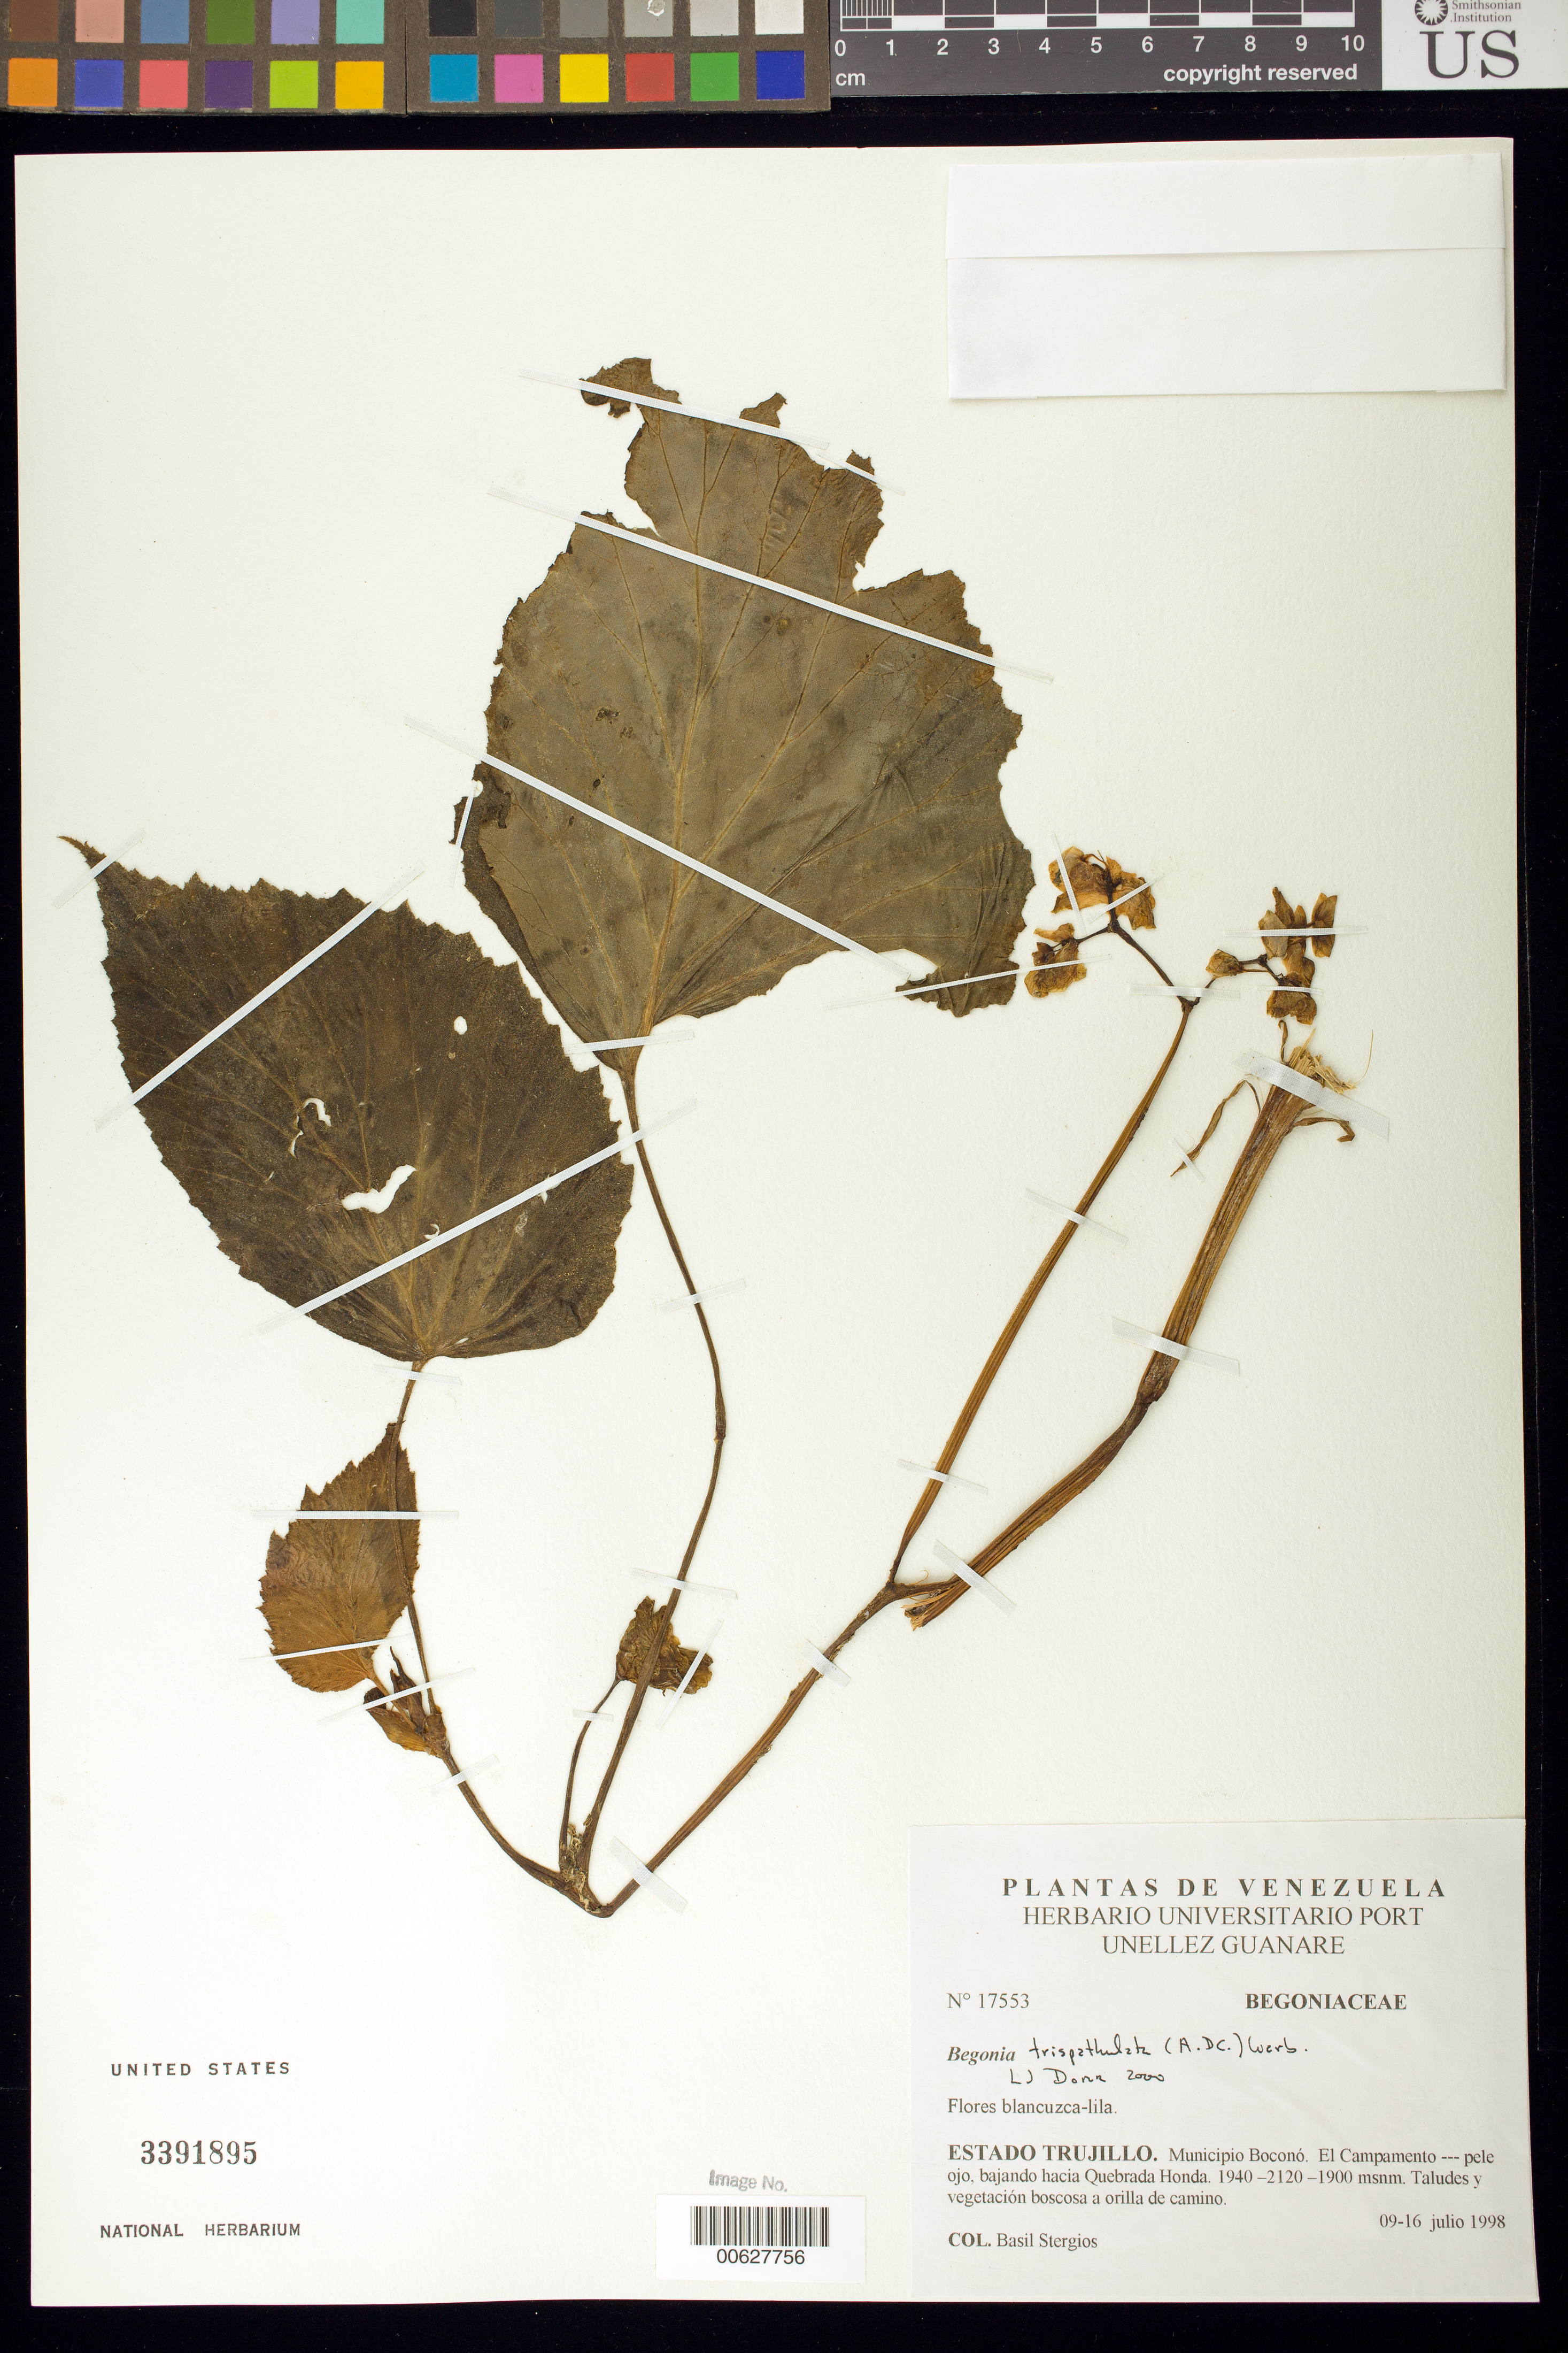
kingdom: Plantae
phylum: Tracheophyta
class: Magnoliopsida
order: Cucurbitales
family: Begoniaceae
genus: Begonia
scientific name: Begonia trispathulata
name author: (A. DC.) Warb.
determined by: Dorr, L. J., (BOT), Smithsonian Institution - National Museum of Natural History (UNITED STATES)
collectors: B. G. Stergios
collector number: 17553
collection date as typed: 09 Jul 1998 to 16 Jul 1998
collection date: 1998-07-09/1998-07-16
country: Venezuela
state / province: Trujillo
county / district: Boconó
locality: Vertiente arriba de El Campamento 1940 m hasta la cumbre del cerro El Diablo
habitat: Bosque montano - montano alto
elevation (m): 1940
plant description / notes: MO, PORT, US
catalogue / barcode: US 3391895